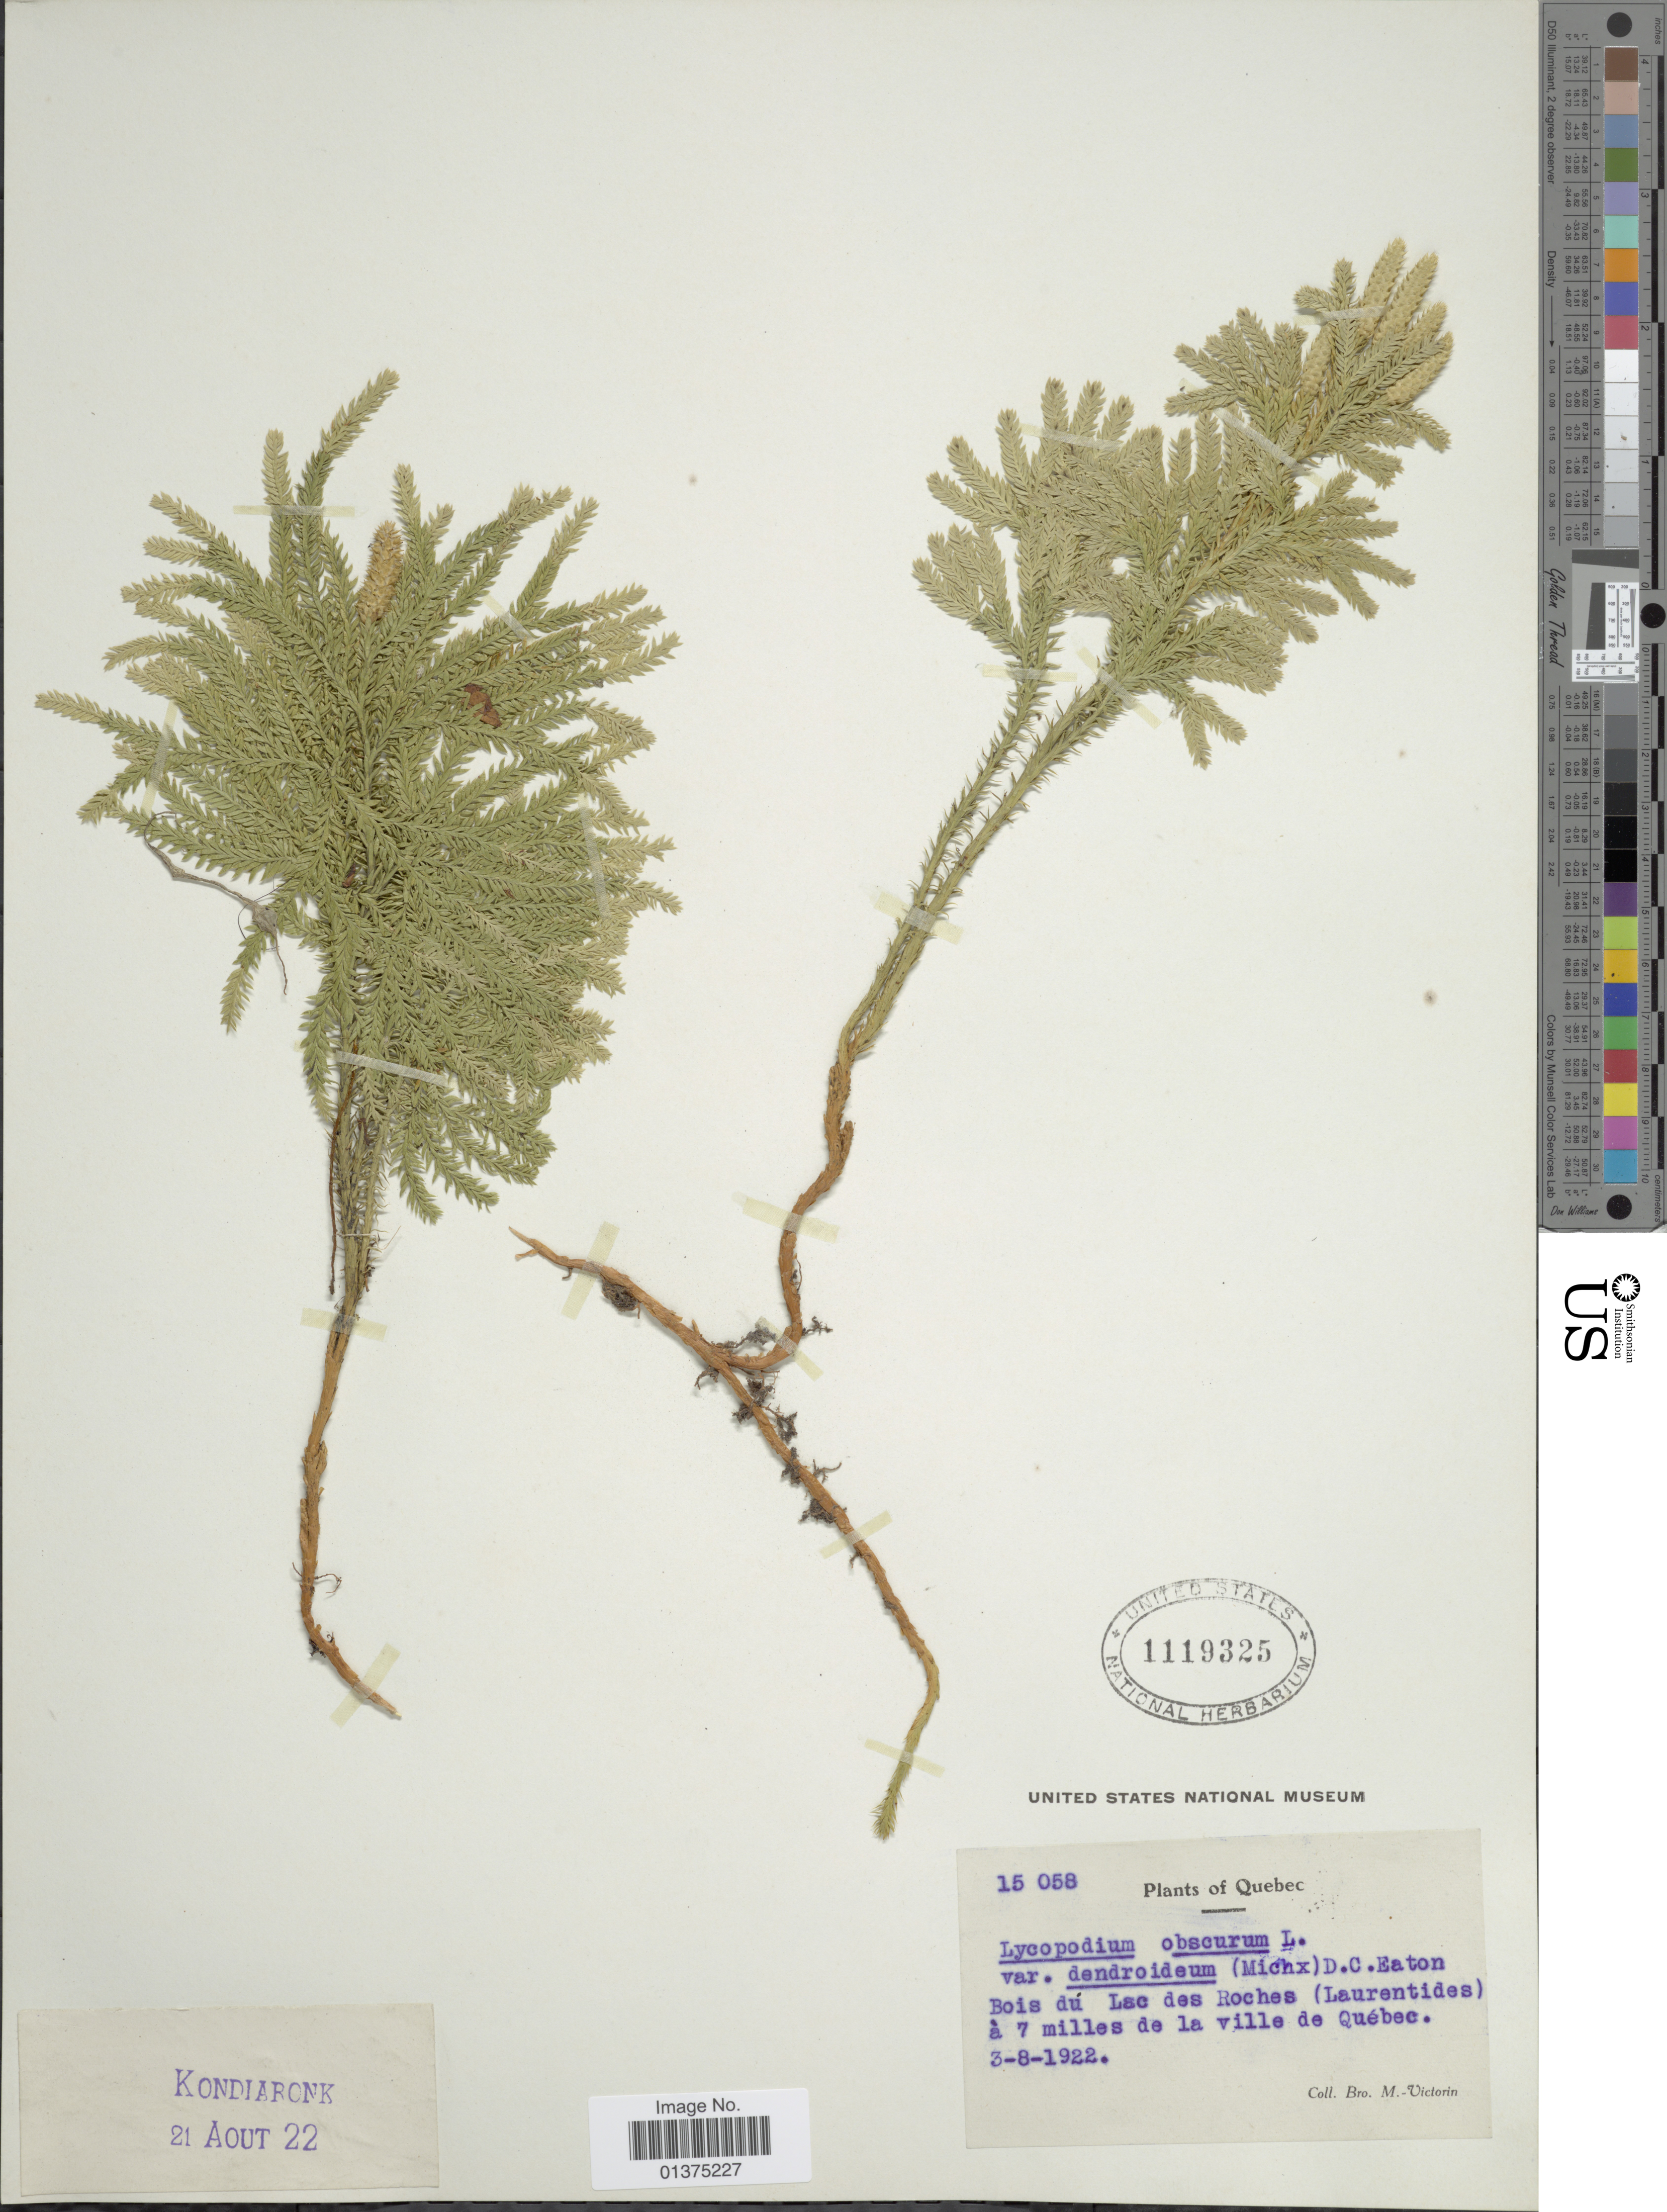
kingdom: Plantae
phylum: Tracheophyta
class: Lycopodiopsida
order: Lycopodiales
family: Lycopodiaceae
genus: Dendrolycopodium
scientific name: Dendrolycopodium dendroideum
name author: (Michx.) A. Haines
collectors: B. Victorin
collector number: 15058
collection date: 1922-08-03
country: Canada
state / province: Quebec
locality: Bois dú Lac des Roches (Laurentides) à 7 miles de la ville de Québec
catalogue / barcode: US 1119325